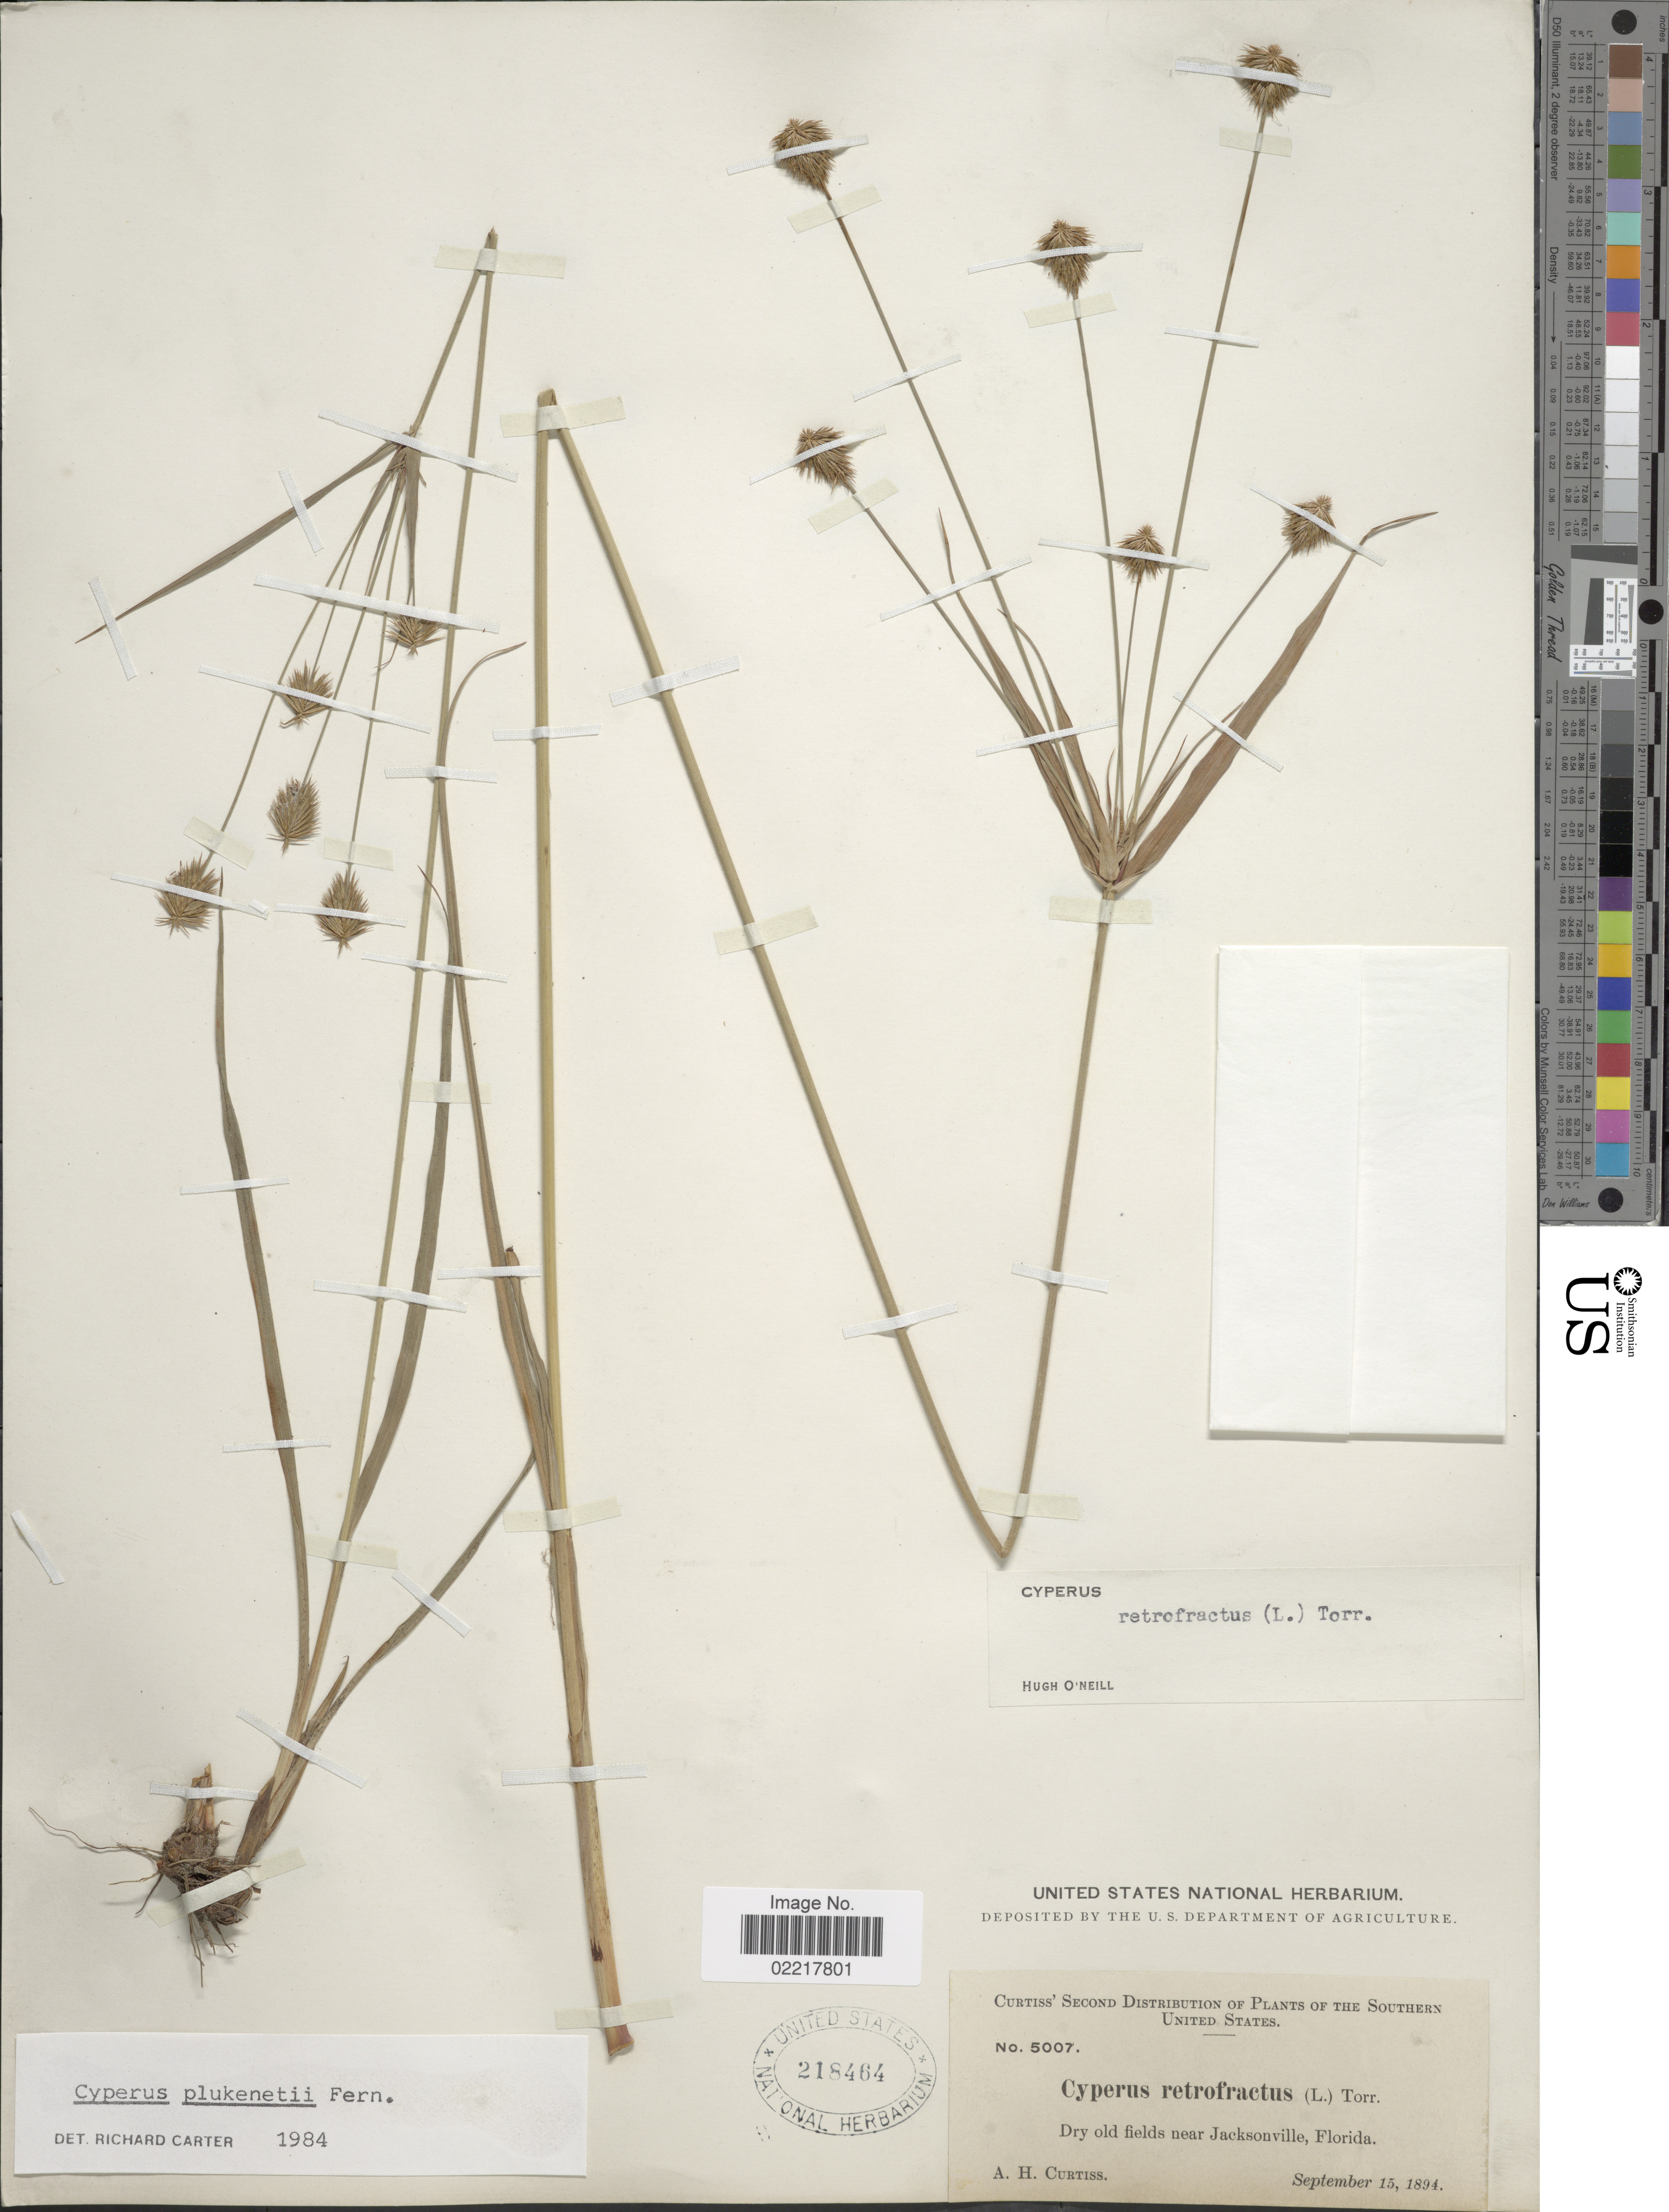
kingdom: Plantae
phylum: Tracheophyta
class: Liliopsida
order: Poales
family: Cyperaceae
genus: Cyperus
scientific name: Cyperus plukenetii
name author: Fernald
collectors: A. H. Curtiss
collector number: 5007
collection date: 1894-09-15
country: United States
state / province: Florida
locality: Near Jacksonville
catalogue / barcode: US 218464